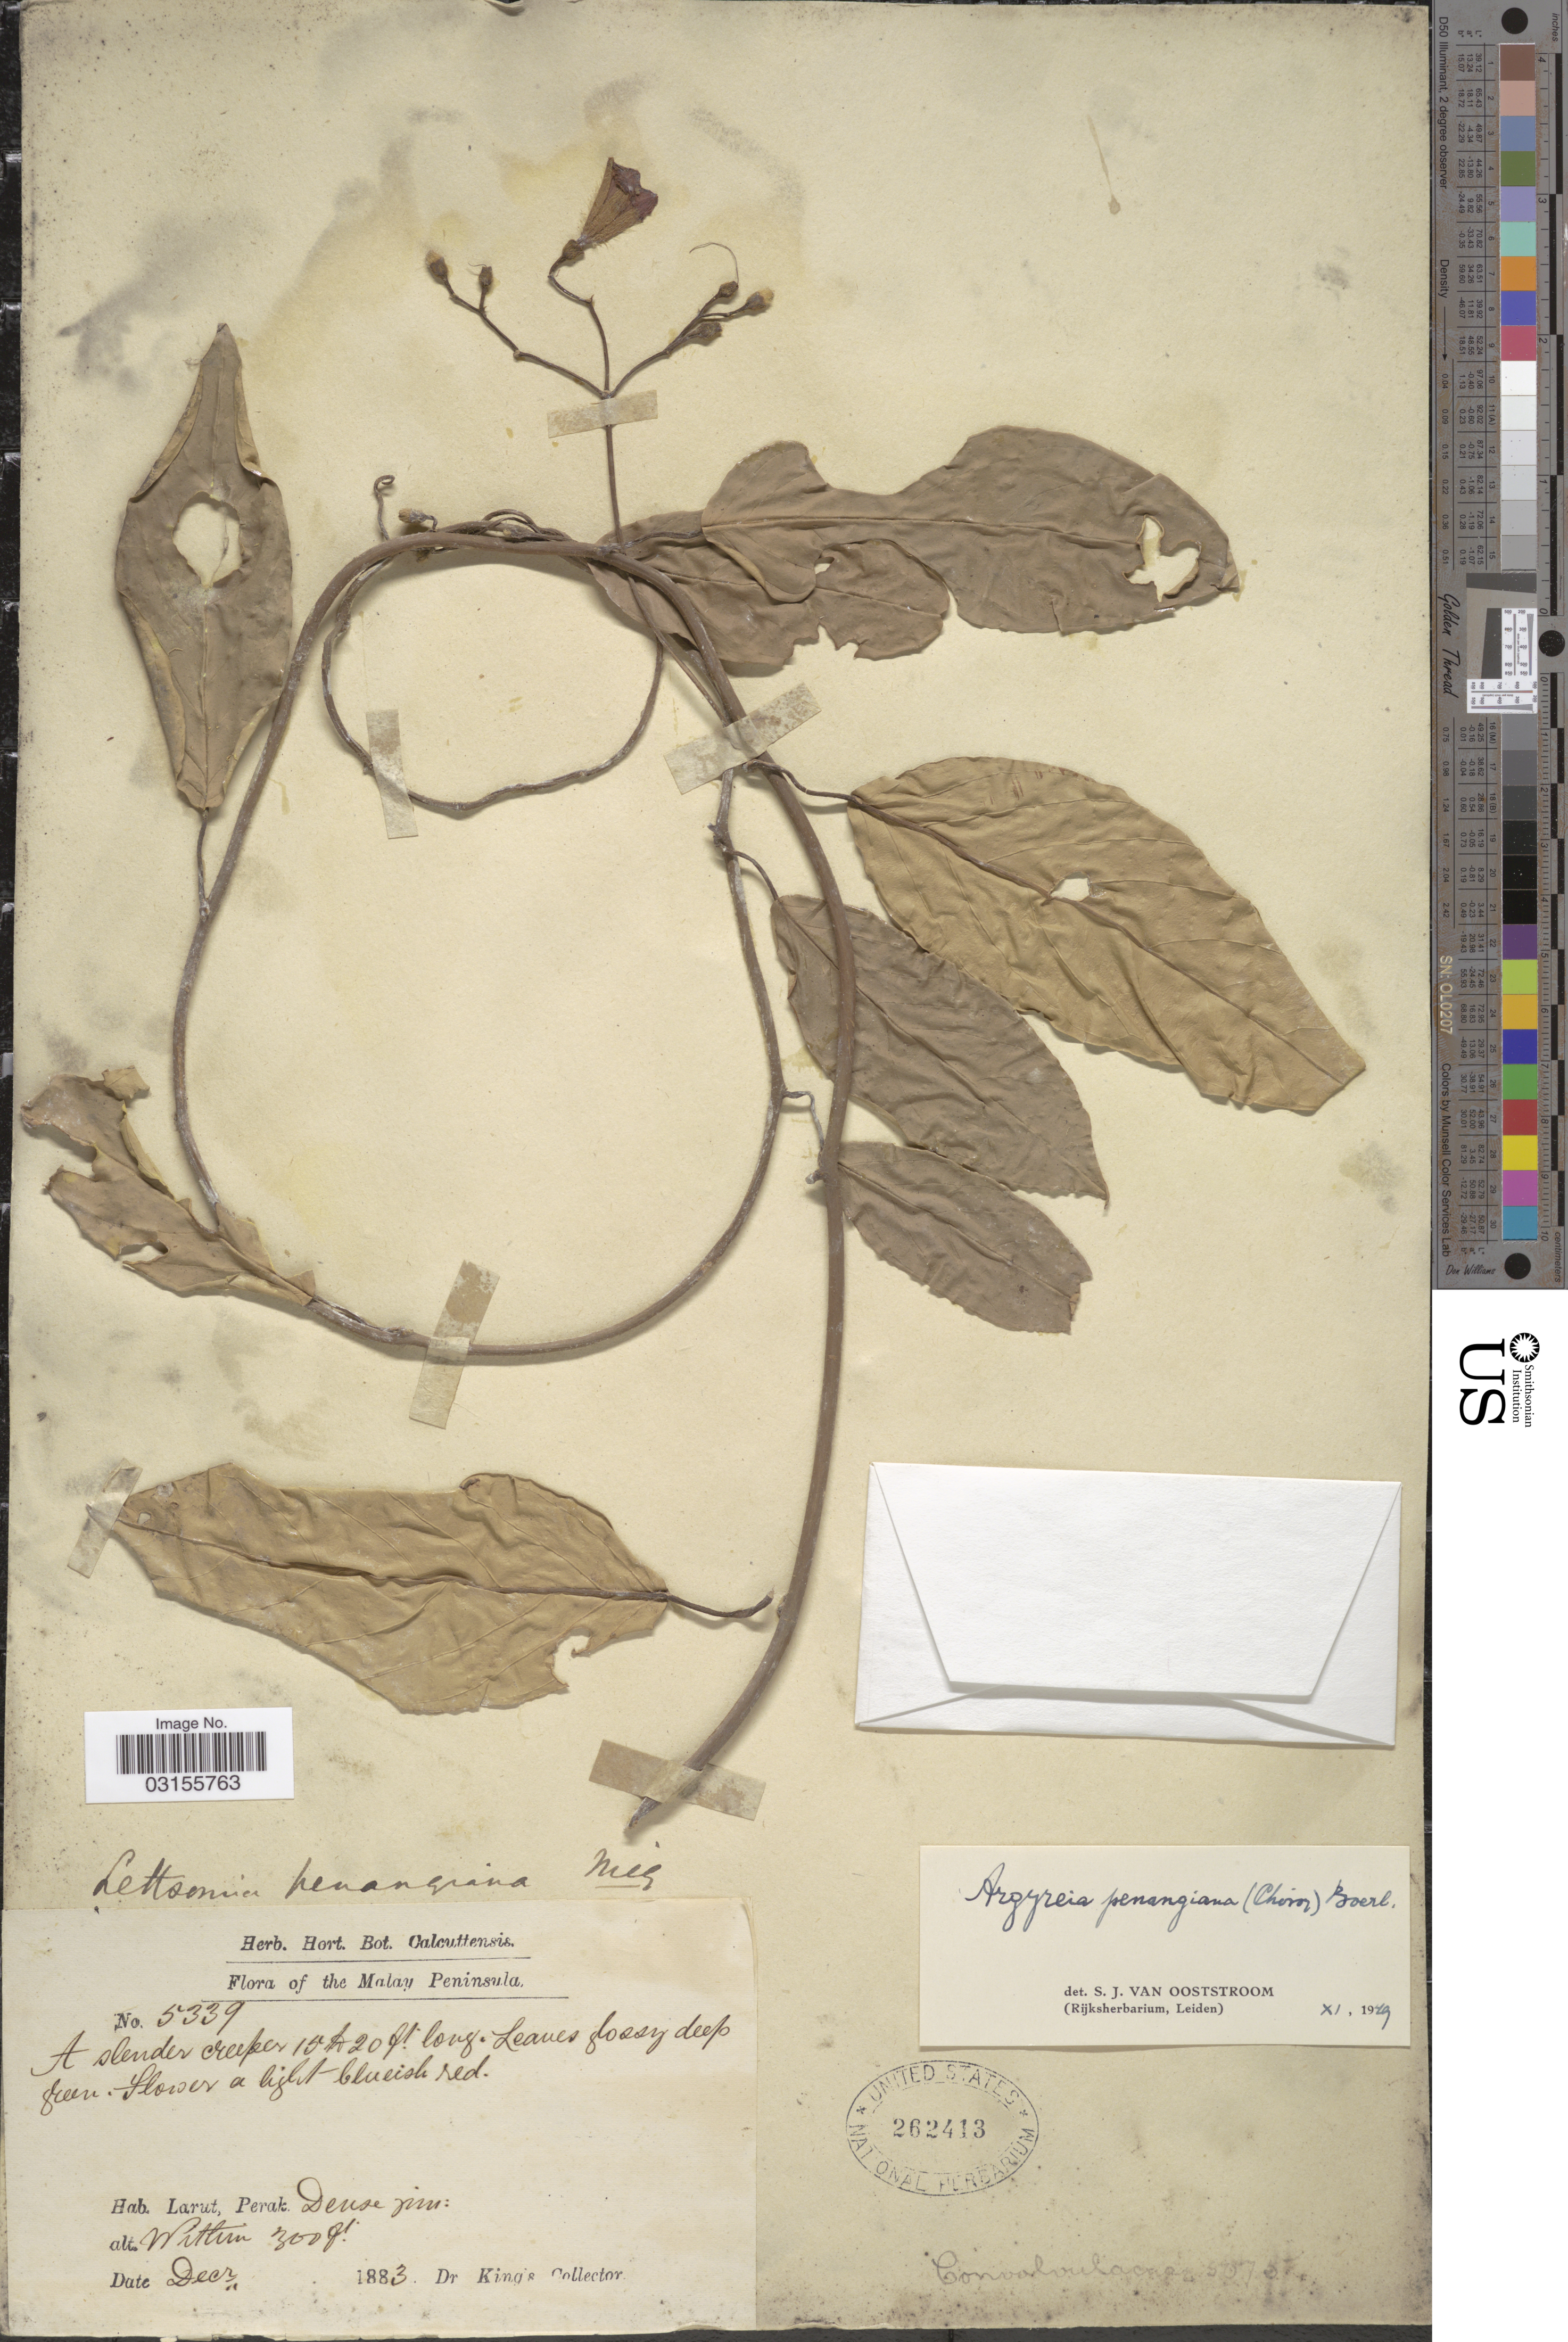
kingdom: Plantae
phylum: Tracheophyta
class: Magnoliopsida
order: Solanales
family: Convolvulaceae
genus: Argyreia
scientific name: Argyreia penangiana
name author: Boerl.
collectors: Dr. King's collector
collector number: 5339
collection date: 1883-12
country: Malaysia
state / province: Perak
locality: Malay Peninsula. Larut, Perak.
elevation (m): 91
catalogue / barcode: US 262413